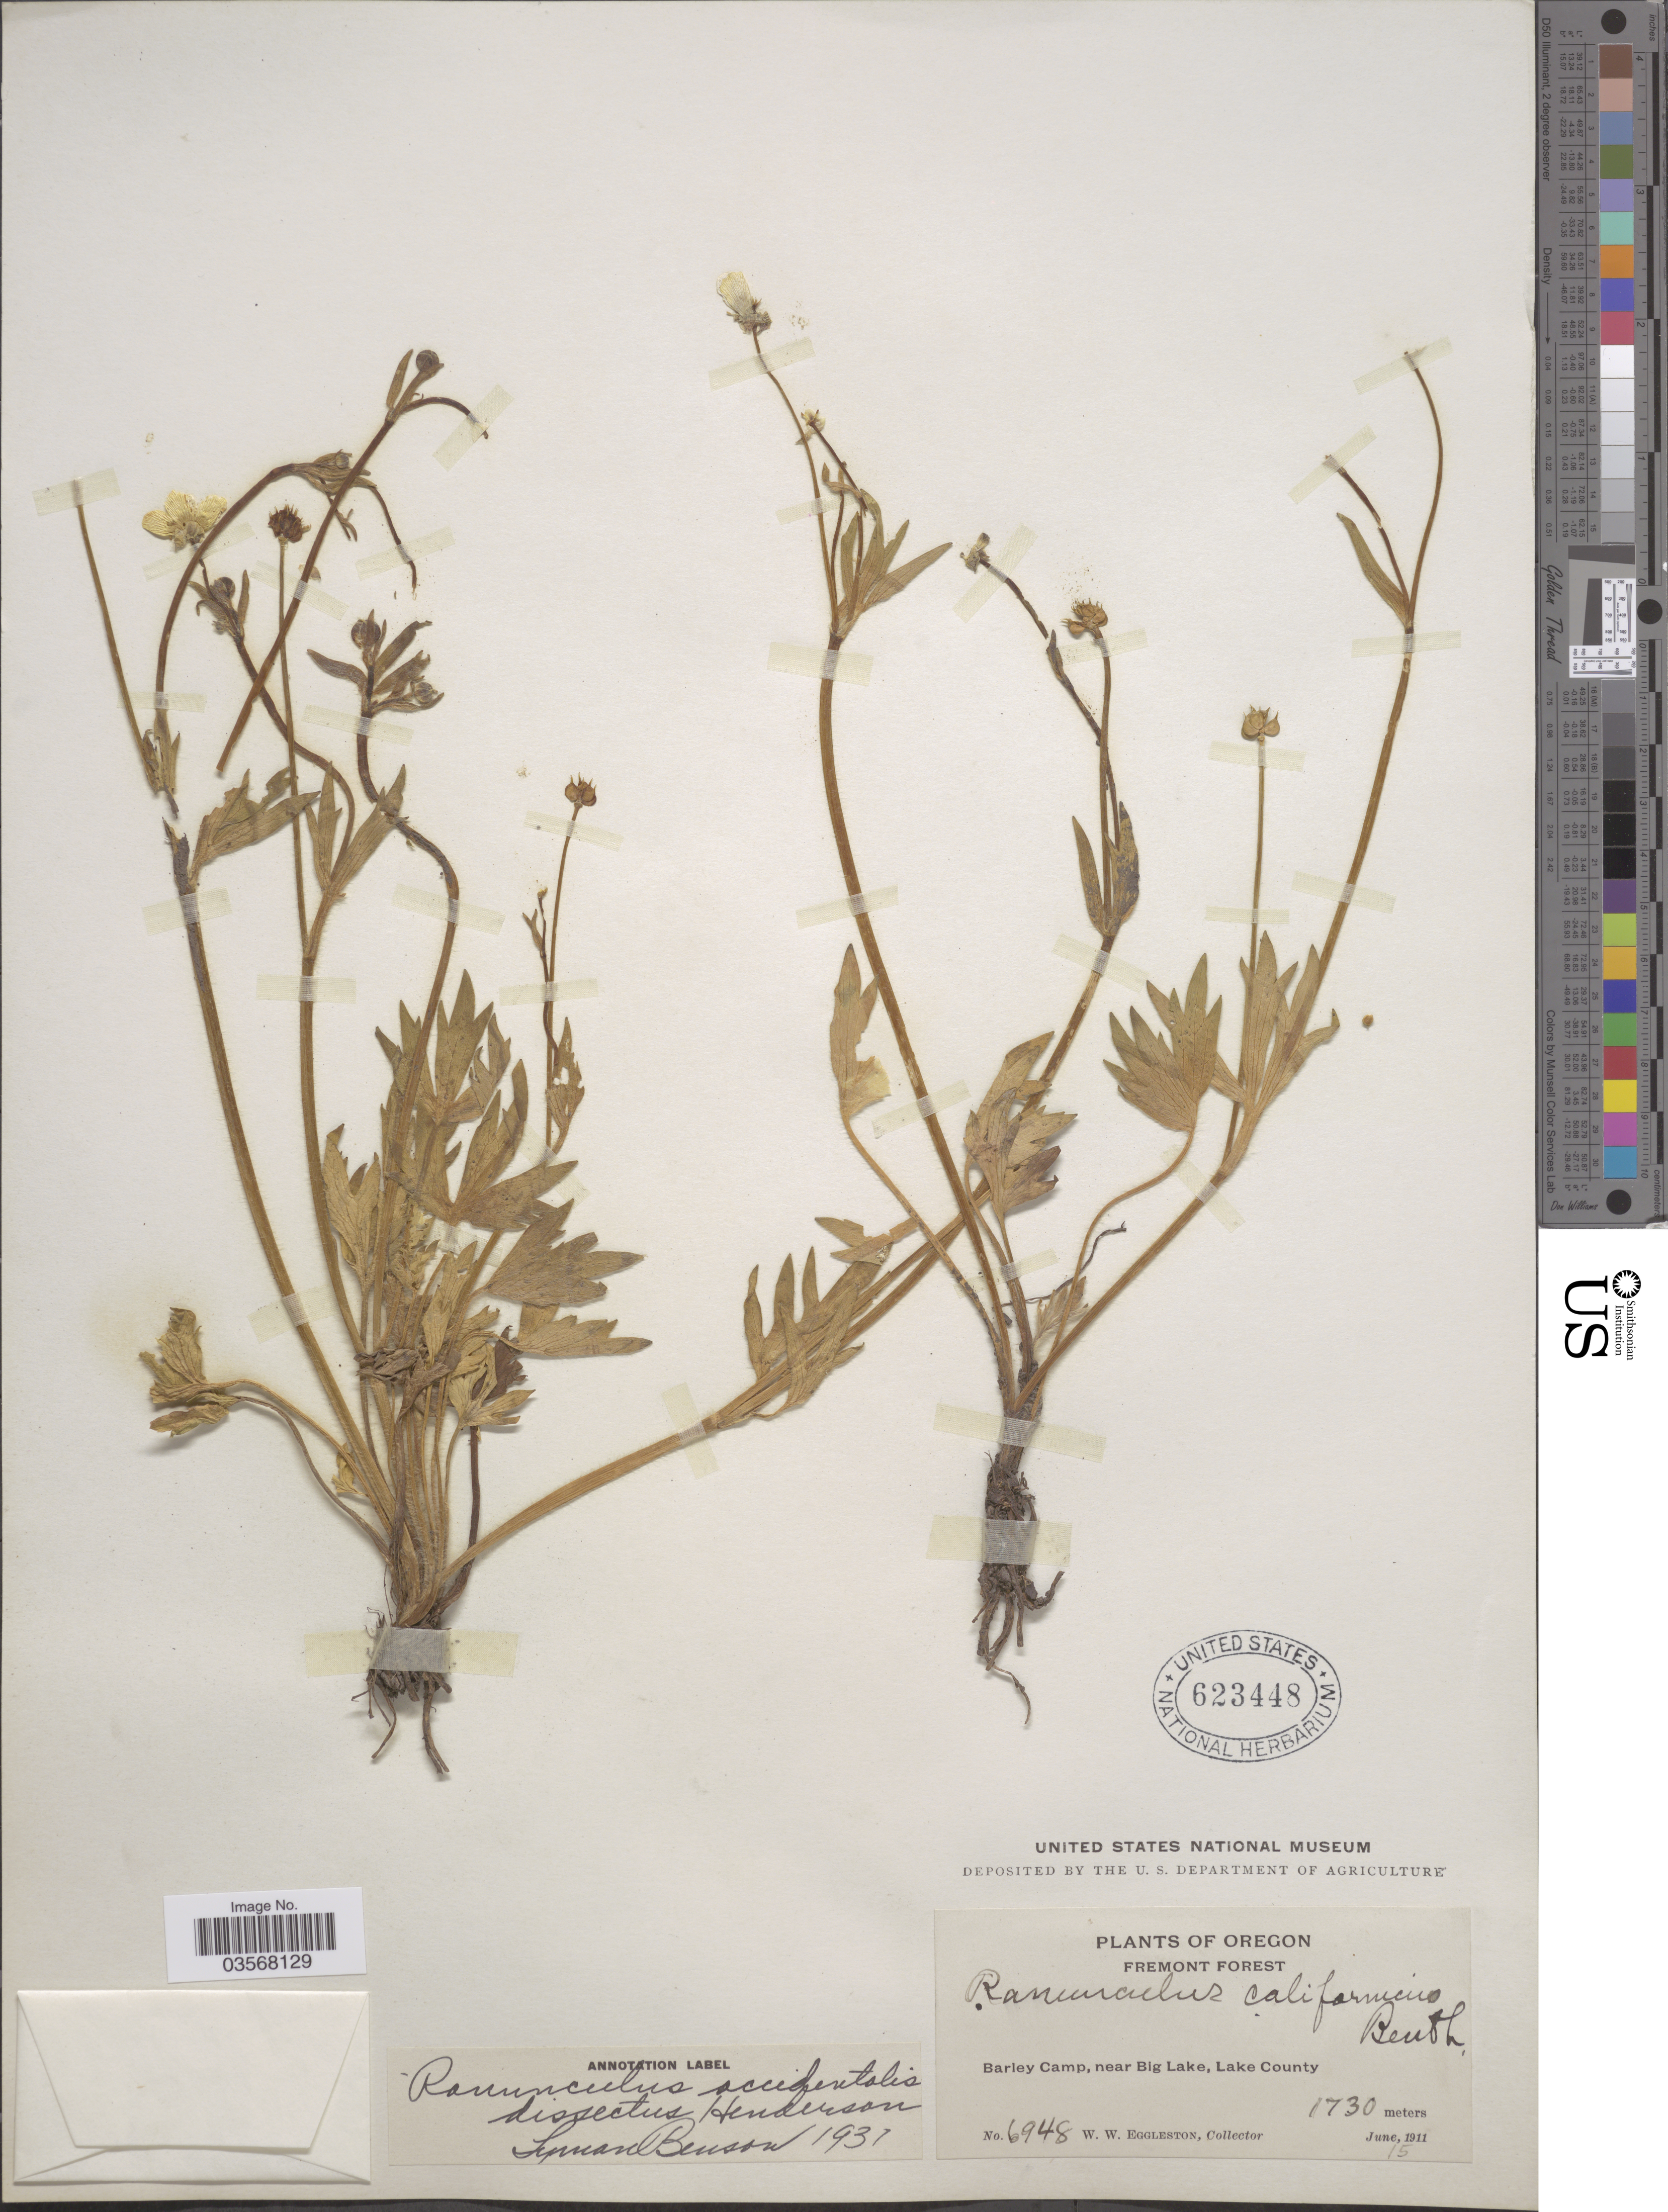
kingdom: Plantae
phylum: Tracheophyta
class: Magnoliopsida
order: Ranunculales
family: Ranunculaceae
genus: Ranunculus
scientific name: Ranunculus occidentalis var. dissectus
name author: L.F. Hend.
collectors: W. W. Eggleston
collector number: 6948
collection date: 1911-06-15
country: United States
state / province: Oregon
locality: Fremont Forest. Barley Camp, near Big Lake, Lake County.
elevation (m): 1730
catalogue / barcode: US 623448